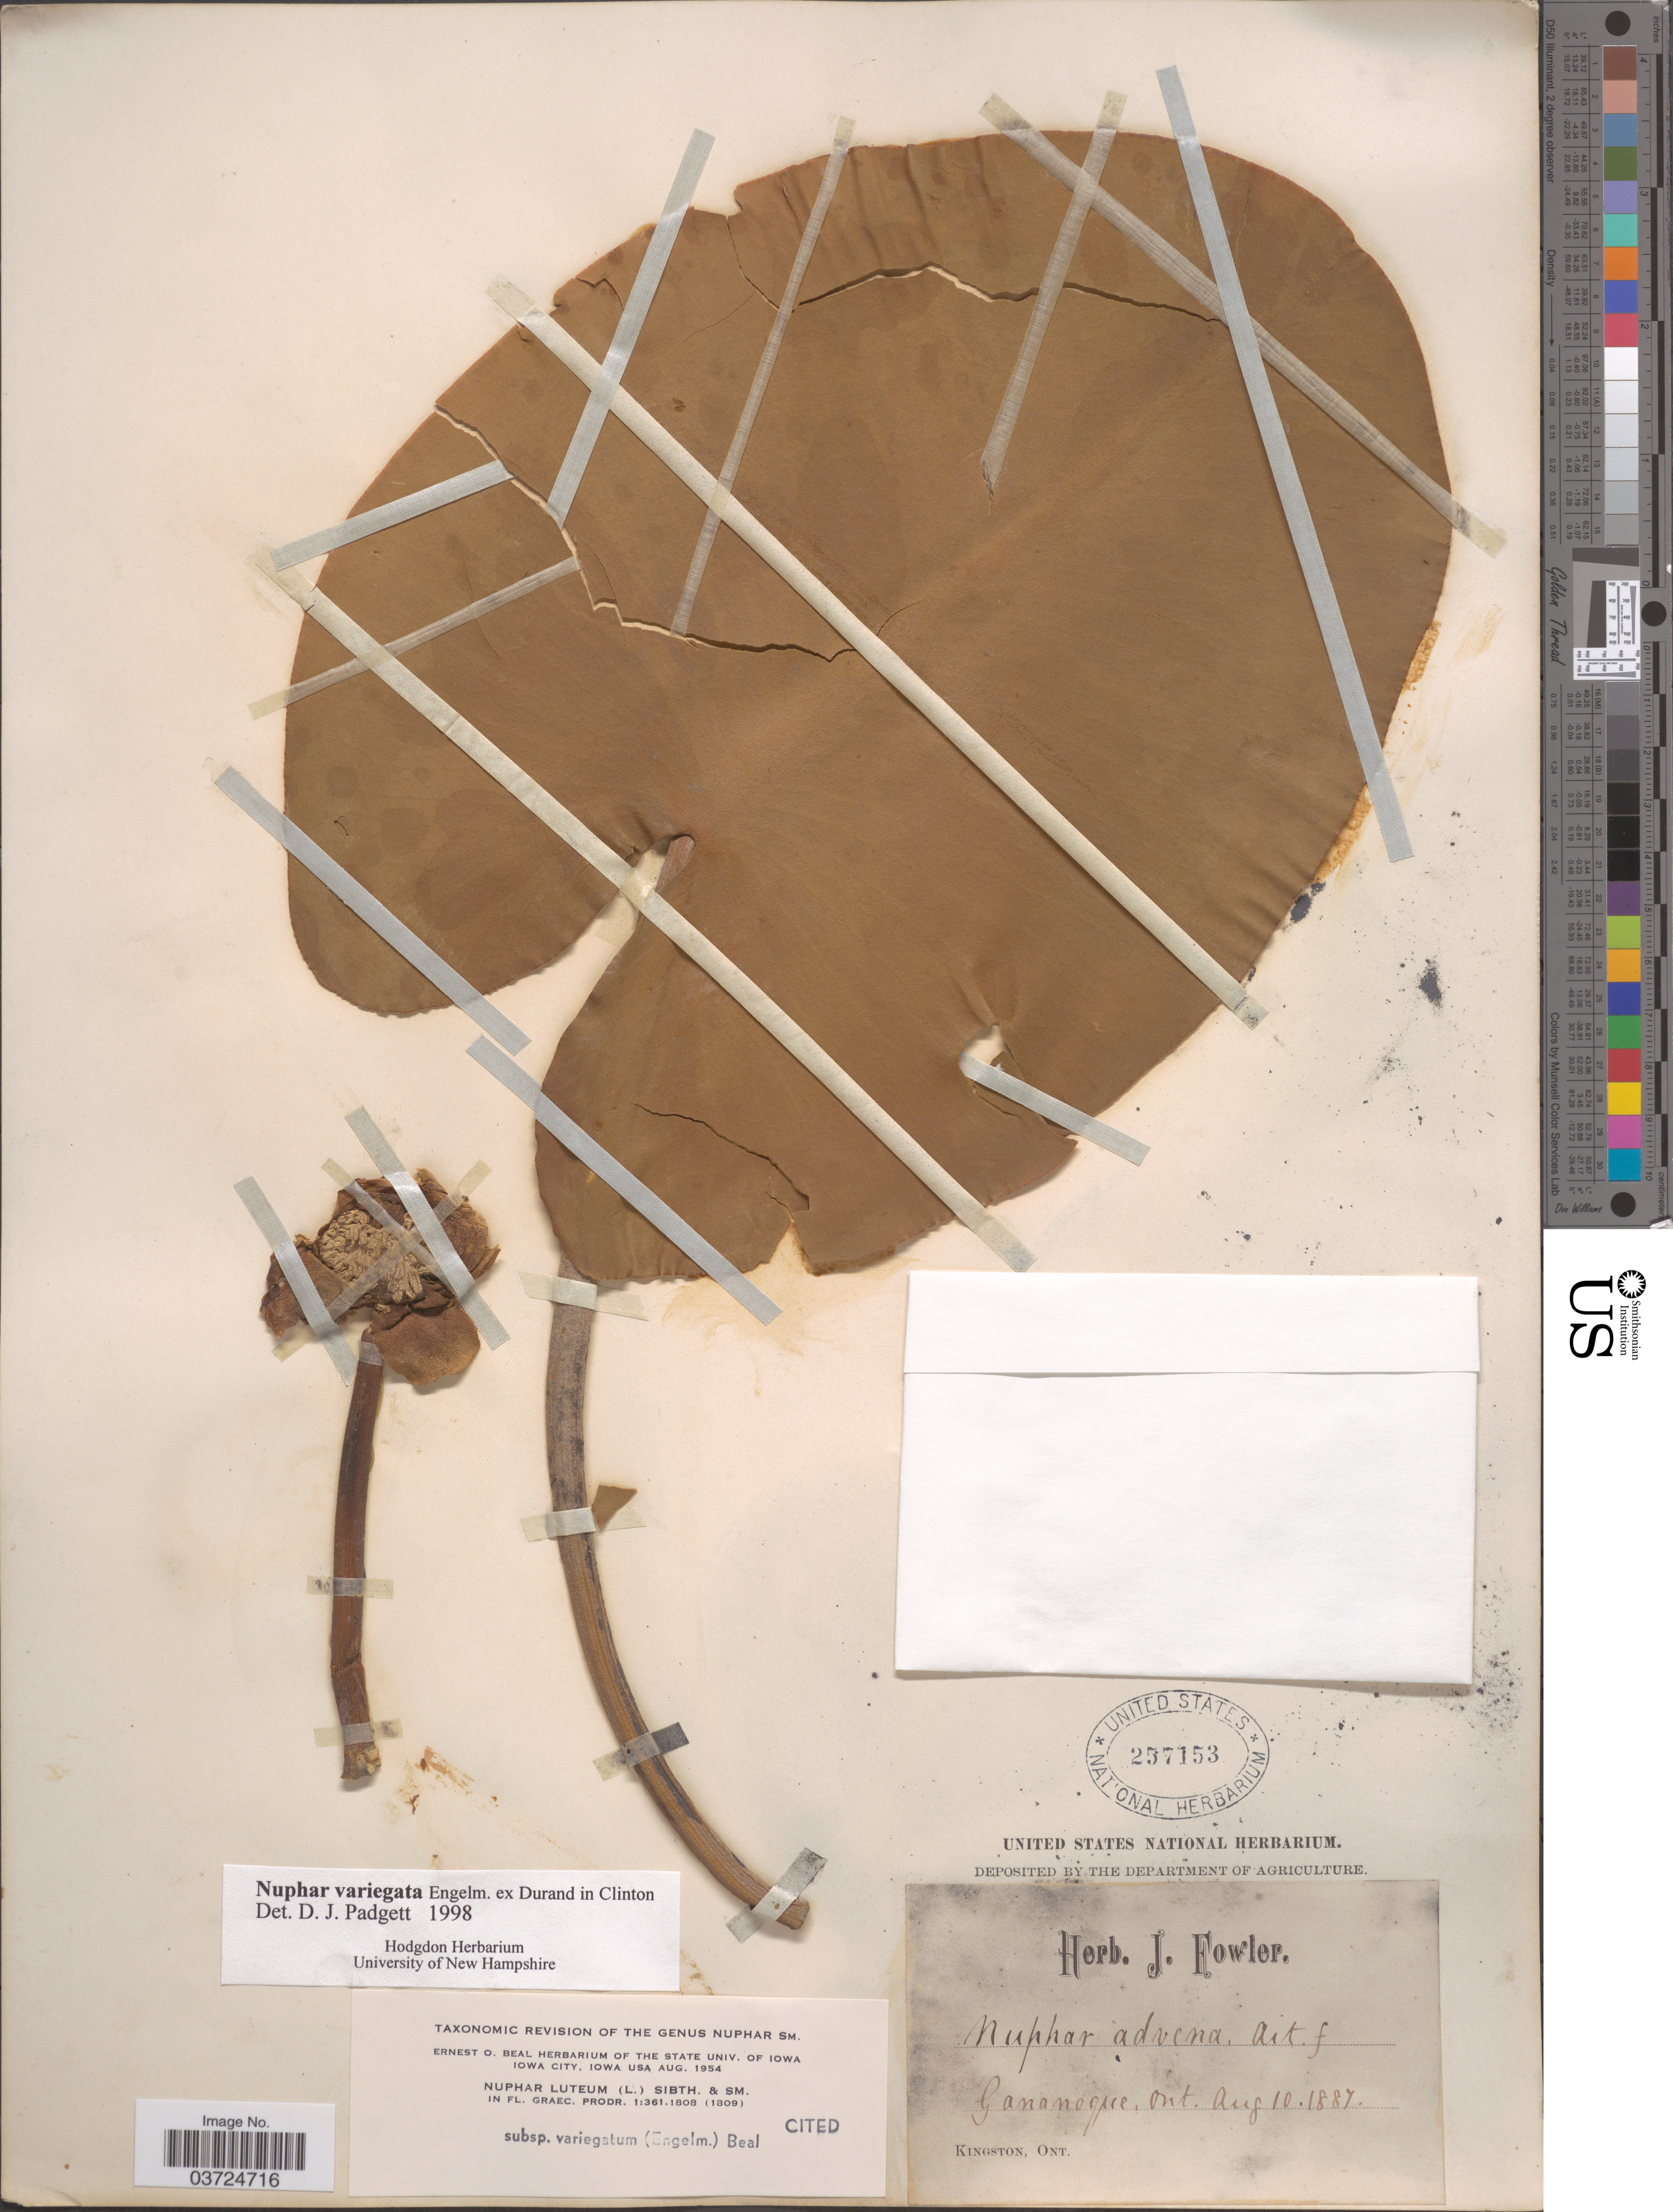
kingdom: Plantae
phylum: Tracheophyta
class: Magnoliopsida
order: Nymphaeales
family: Nymphaeaceae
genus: Nuphar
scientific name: Nuphar variegata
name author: Engelm. ex Durand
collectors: ex herb. J. Fowler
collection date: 1887-08-10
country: Canada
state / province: Ontario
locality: Gananoque.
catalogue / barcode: US 257153